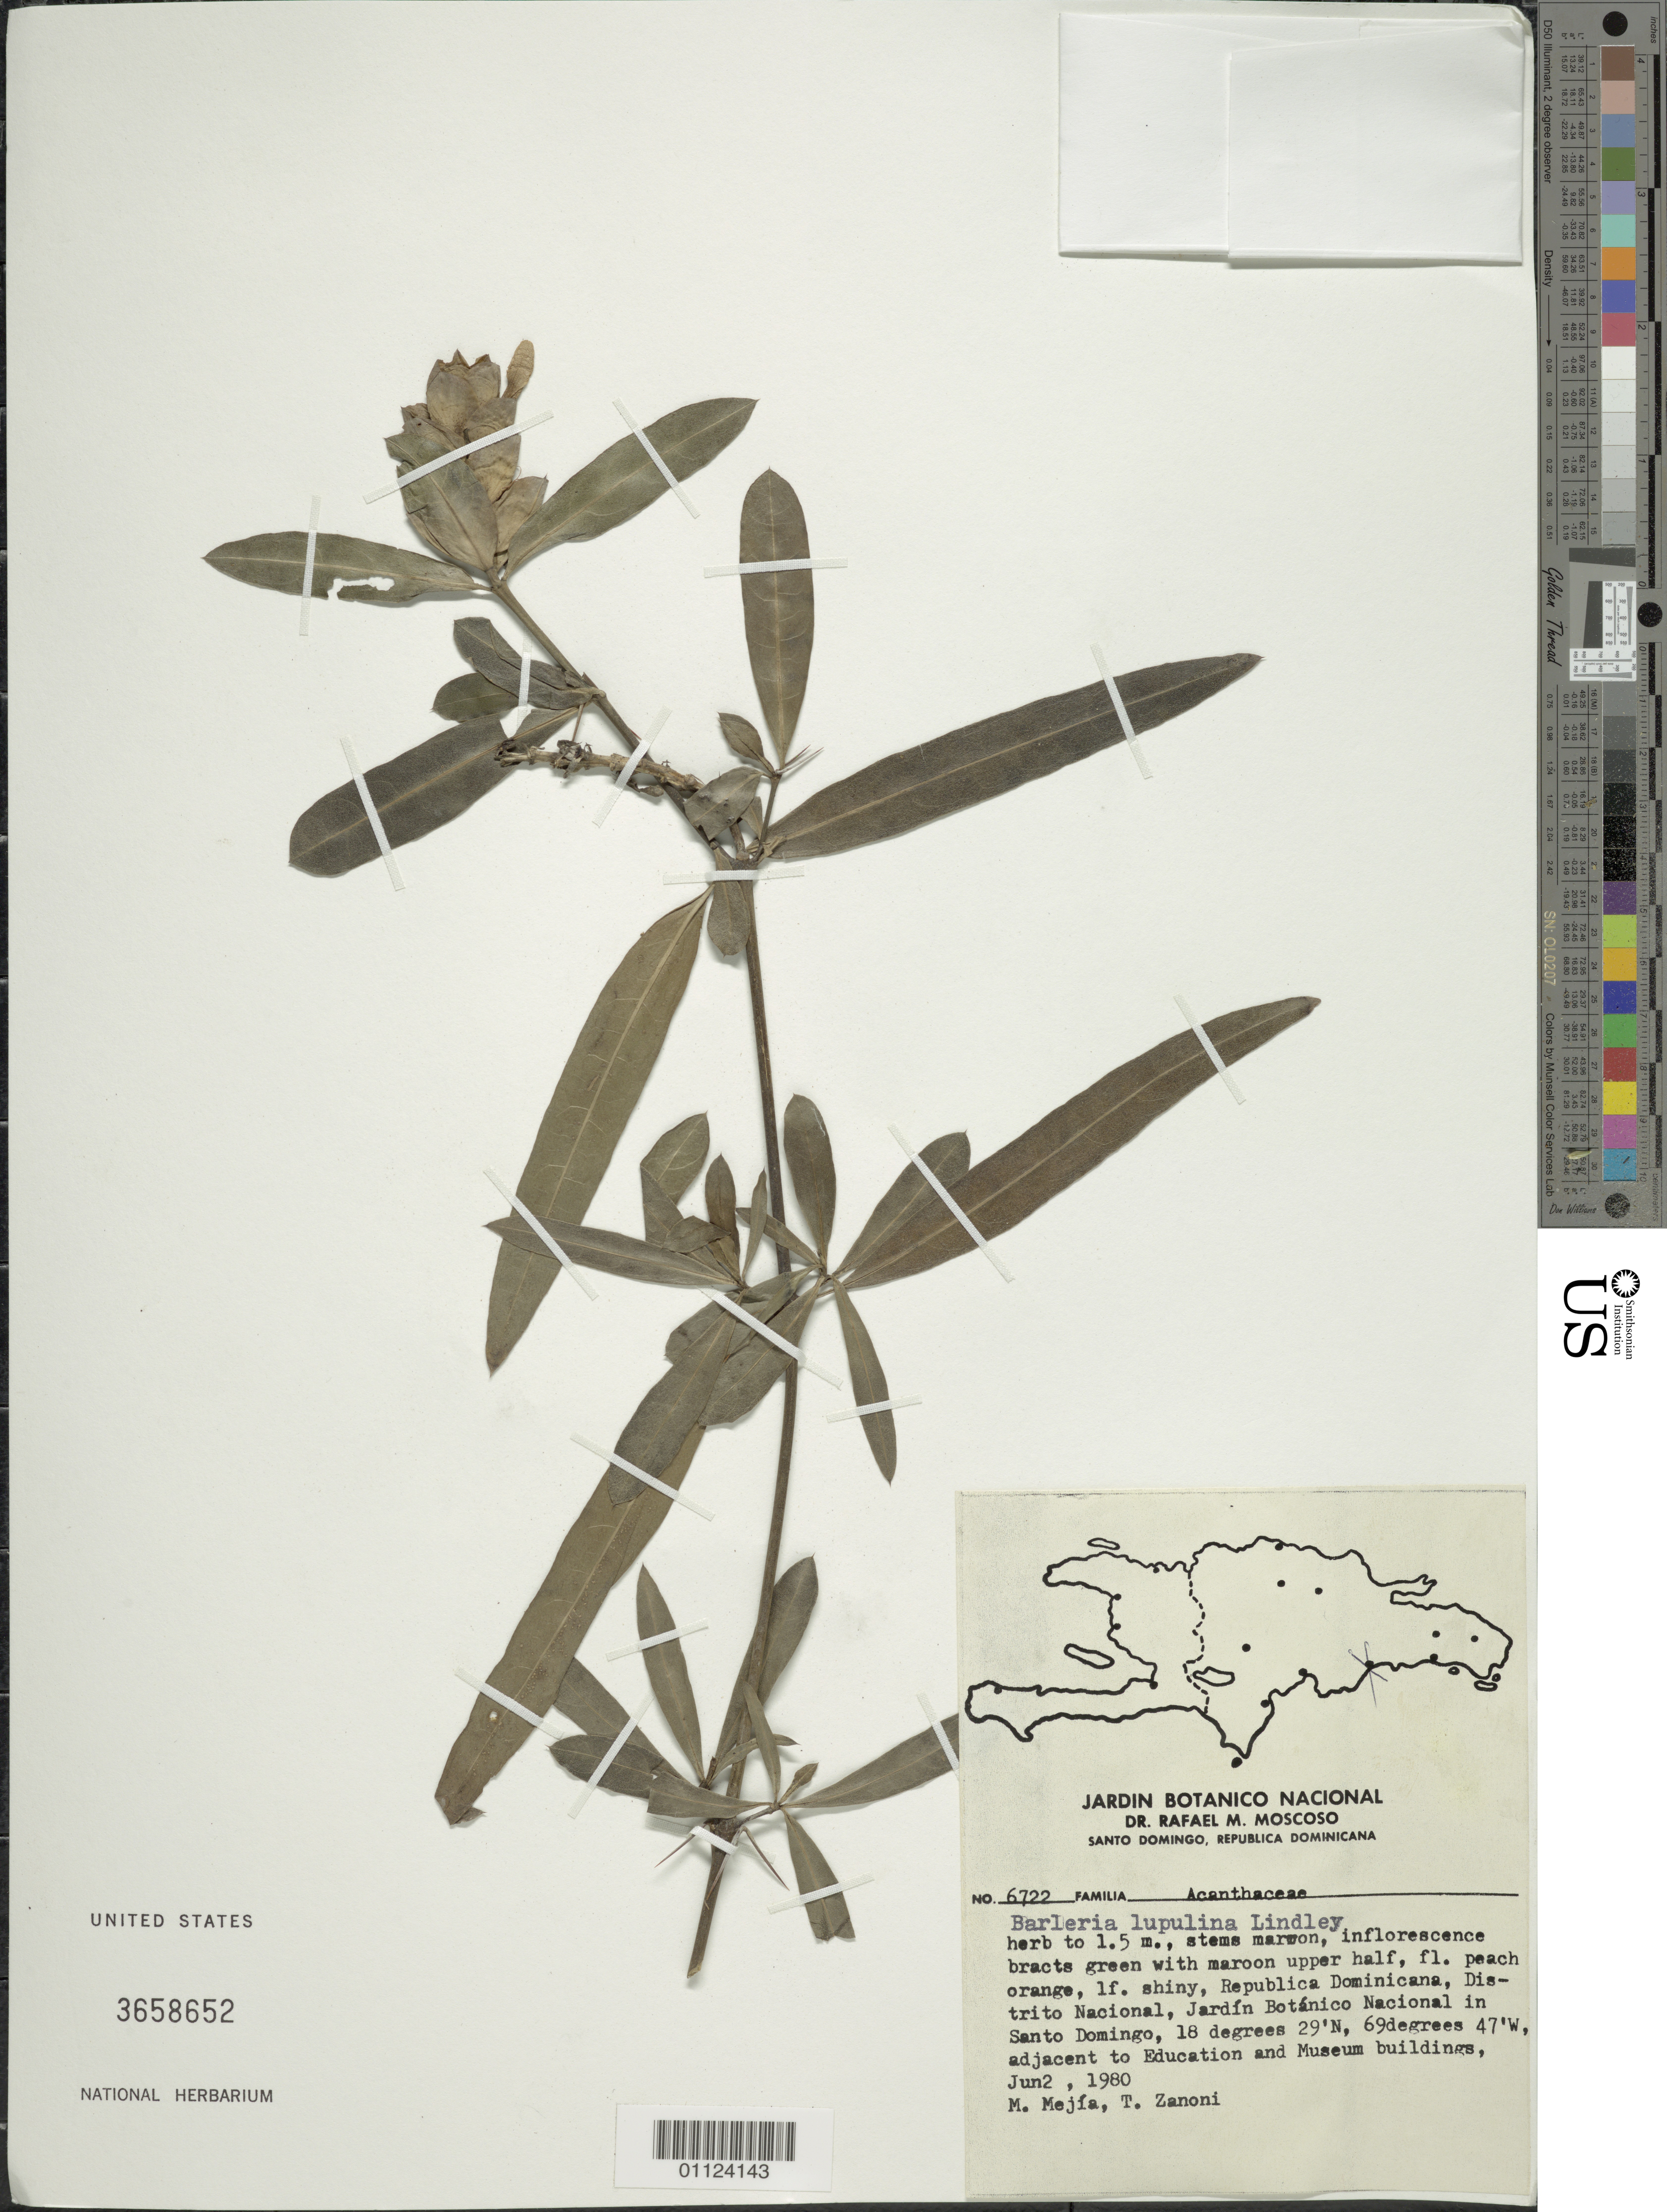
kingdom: Plantae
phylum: Tracheophyta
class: Magnoliopsida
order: Lamiales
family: Acanthaceae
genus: Barleria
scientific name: Barleria lupulina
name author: Lindl.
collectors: M. Mejia & T. A. Zanoni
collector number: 6722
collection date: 1980-06-02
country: Dominican Republic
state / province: Distrito Nacional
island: Hispaniola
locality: Jardín Botánico Nacional in Santo Domingo, adjacent to Education and Museum buildings.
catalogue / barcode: US 3658652